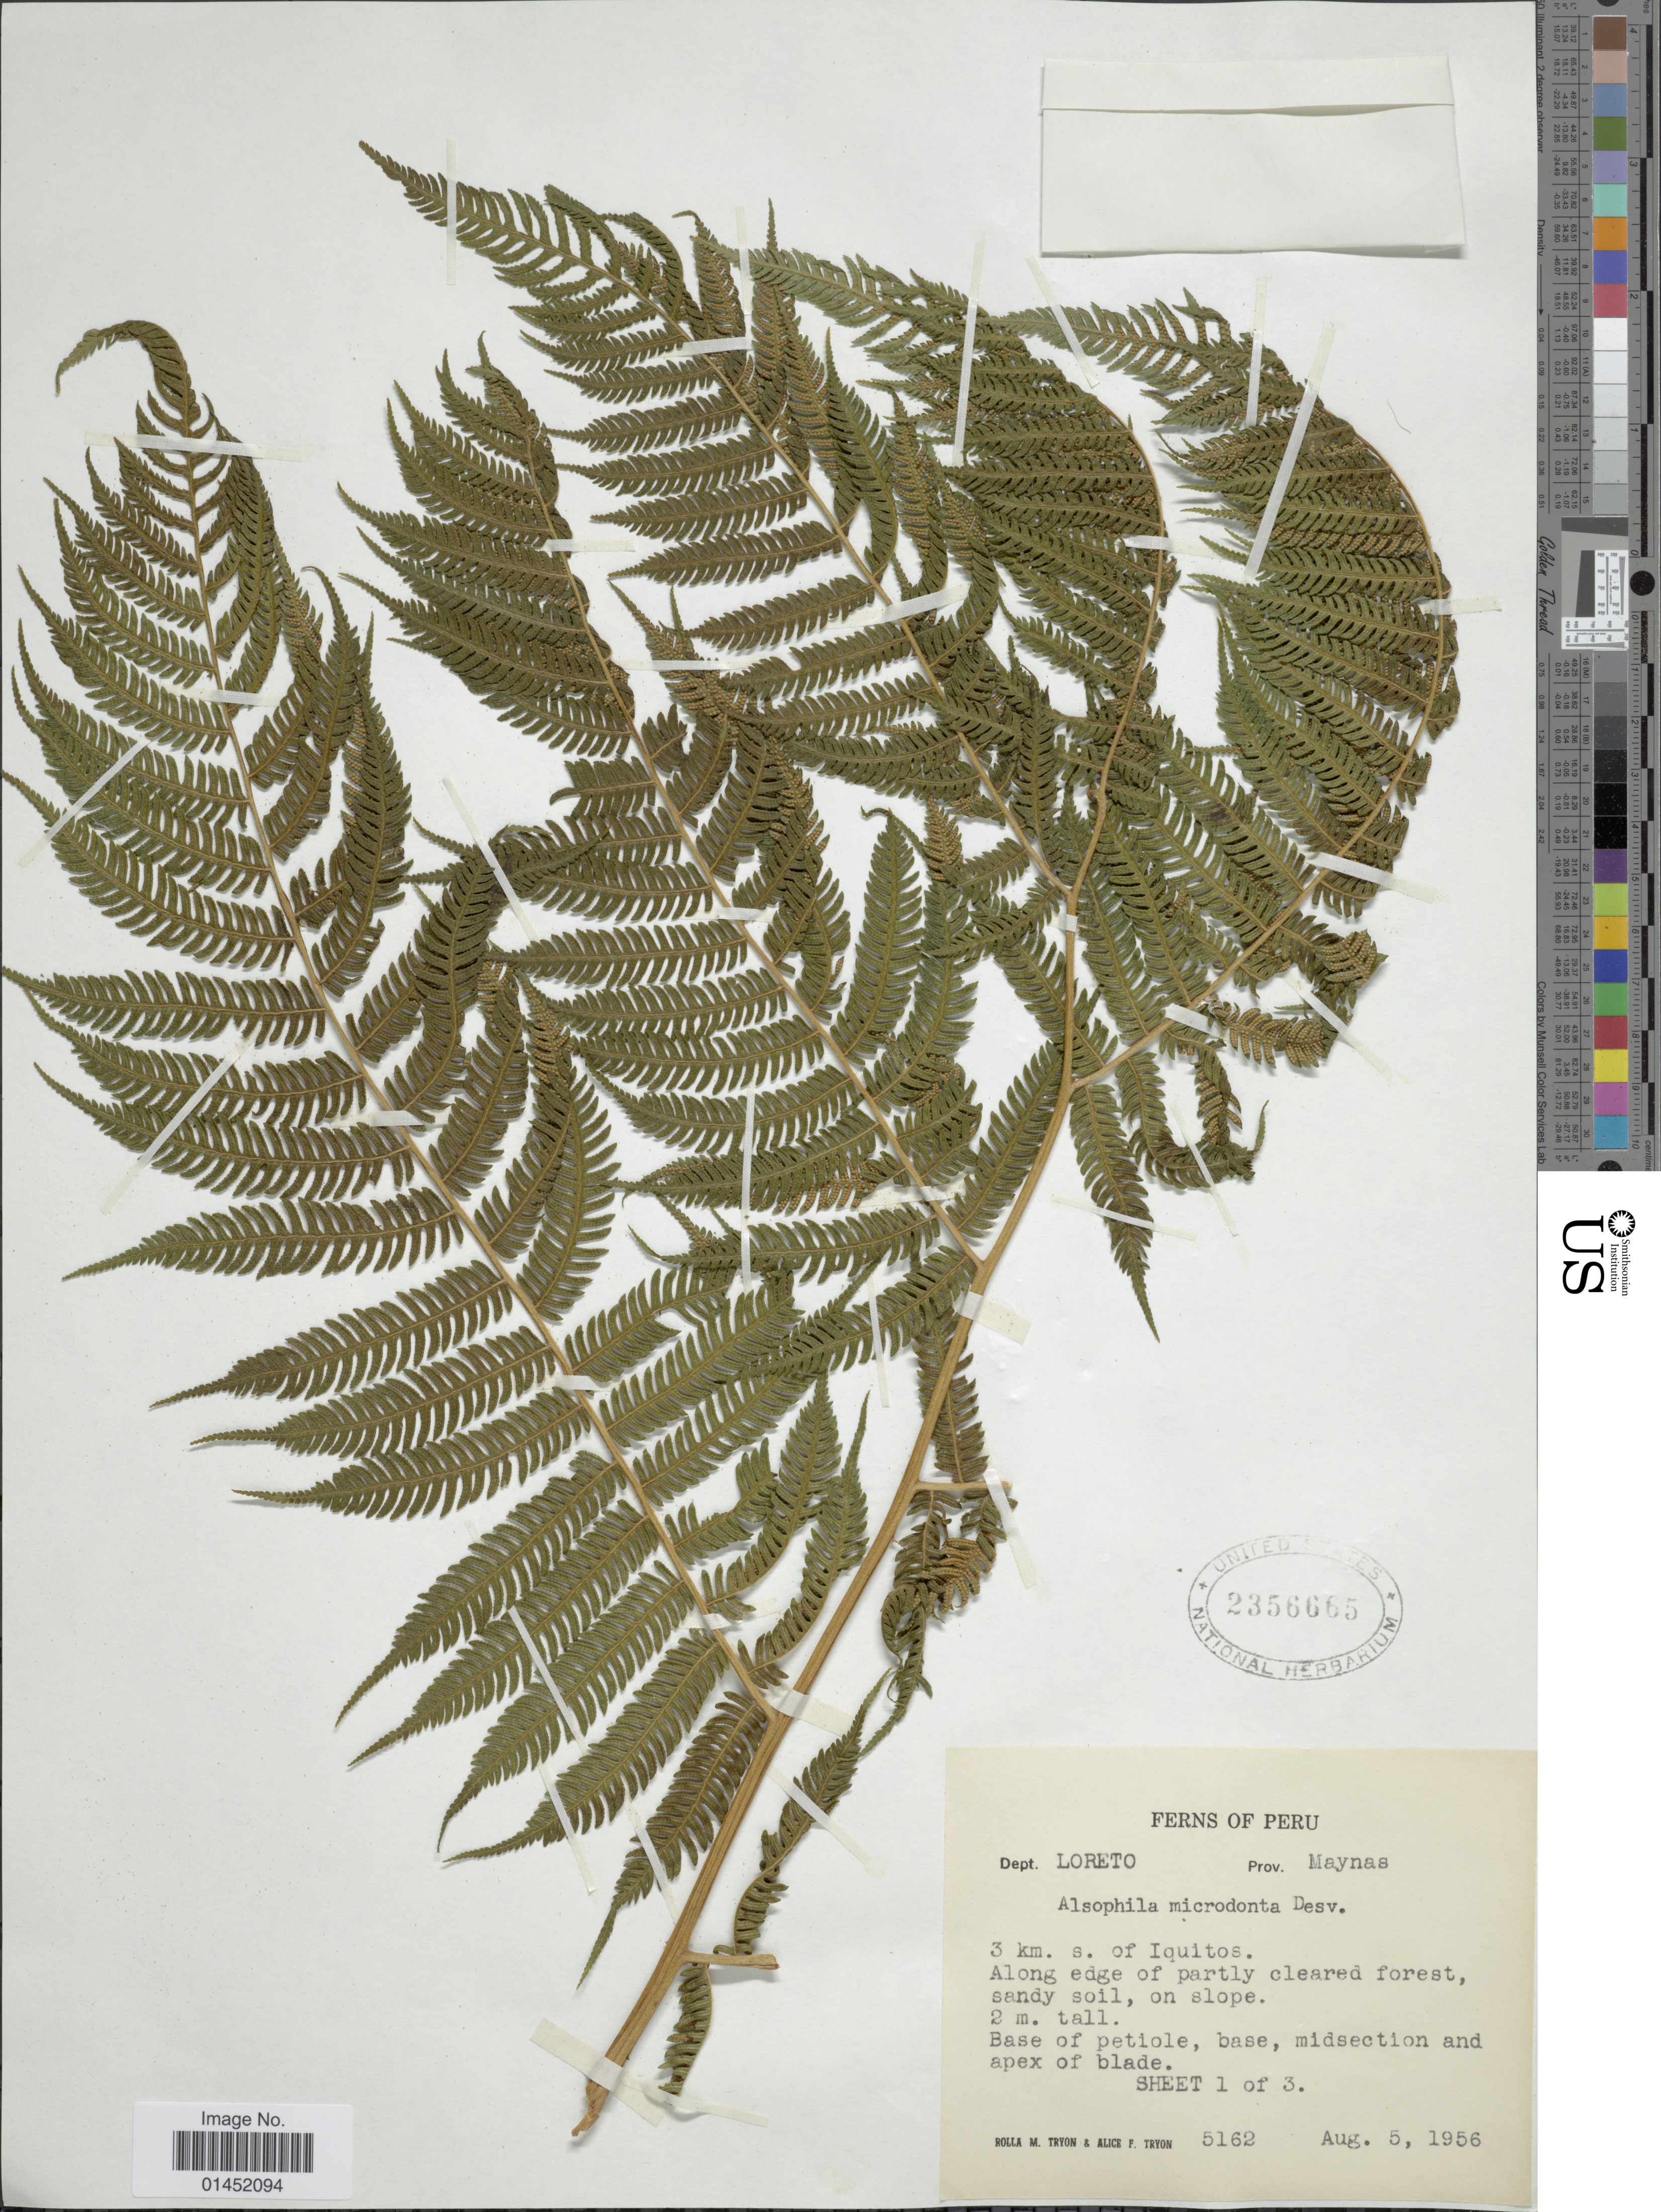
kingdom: Plantae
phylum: Tracheophyta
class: Polypodiopsida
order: Cyatheales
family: Cyatheaceae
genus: Cyathea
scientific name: Cyathea microdonta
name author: (Desv.) Domin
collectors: R. M. Tryon & A. F. Tryon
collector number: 5162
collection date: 1956-08-05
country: Peru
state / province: Loreto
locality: Dept. Loreto, Prov. Maynas, 3 km s. of Iquitos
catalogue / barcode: US 2356665